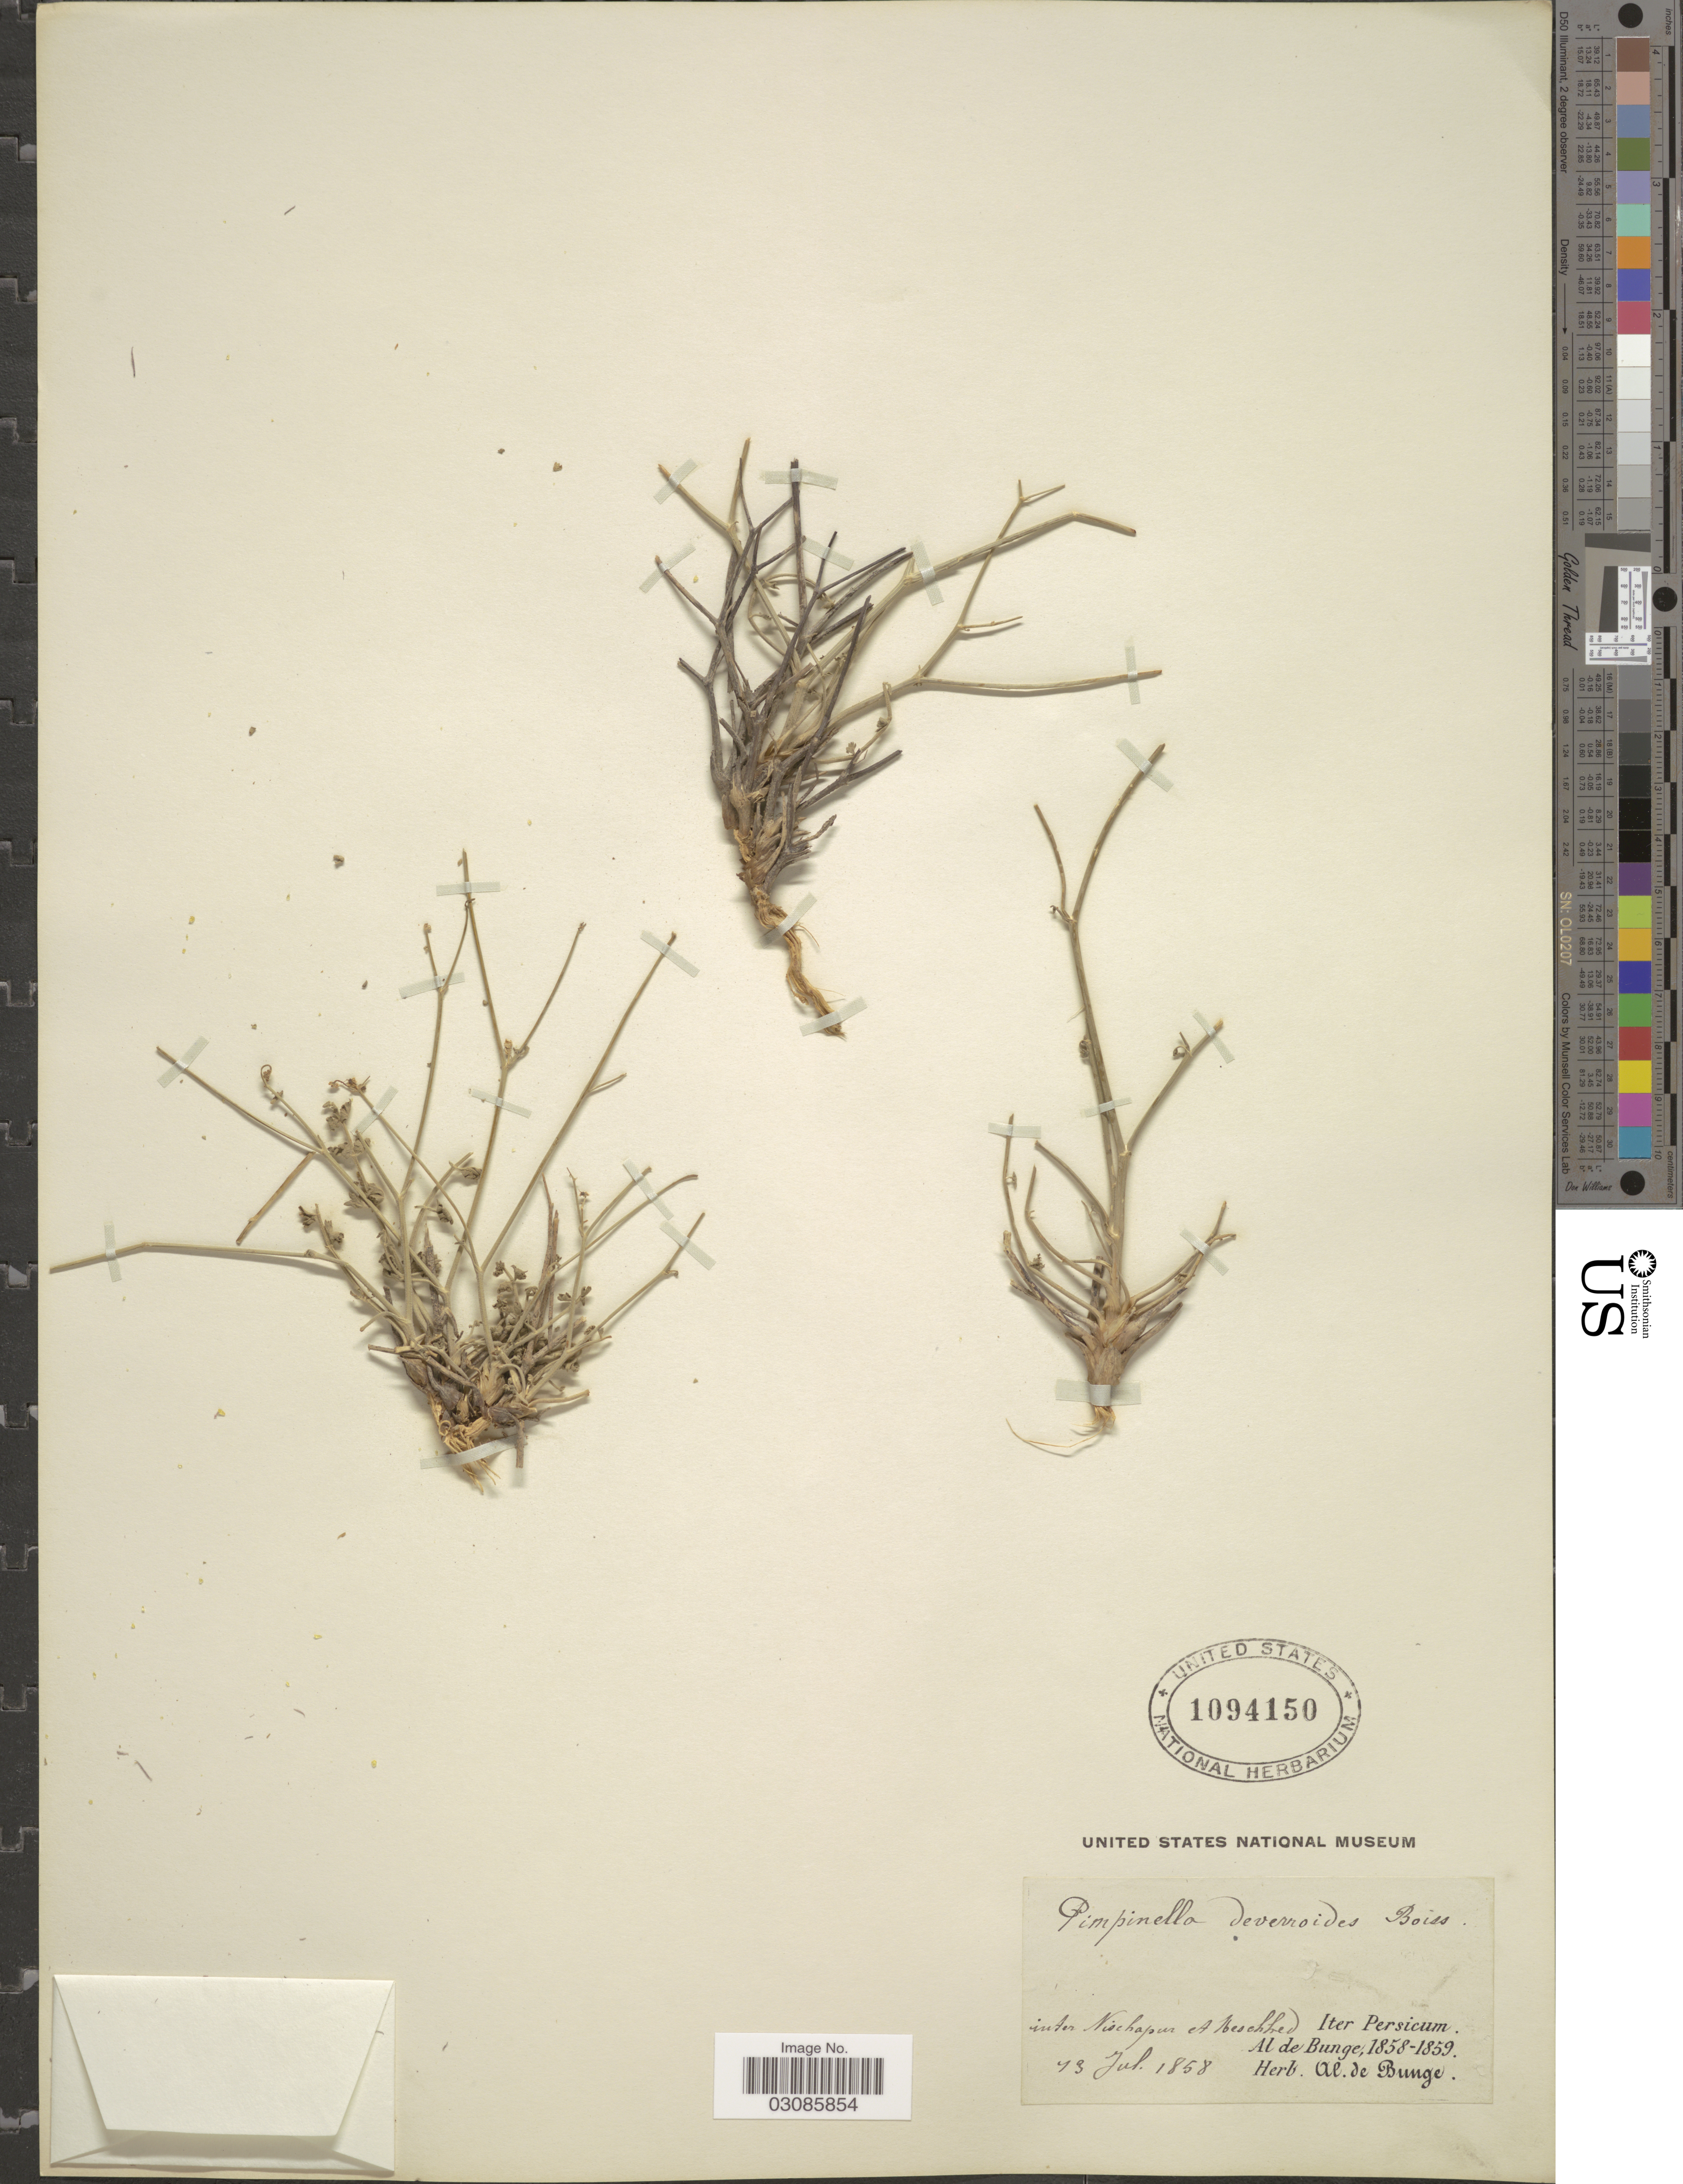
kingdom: Plantae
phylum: Tracheophyta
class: Magnoliopsida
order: Apiales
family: Apiaceae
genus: Pimpinella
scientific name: Pimpinella deverroides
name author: Boiss.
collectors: A. de Bunge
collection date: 1858-07-13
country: Iran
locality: Inter Nischapur et Ibeschhed. [interpreted] Iter Persicum.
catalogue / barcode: US 1094150